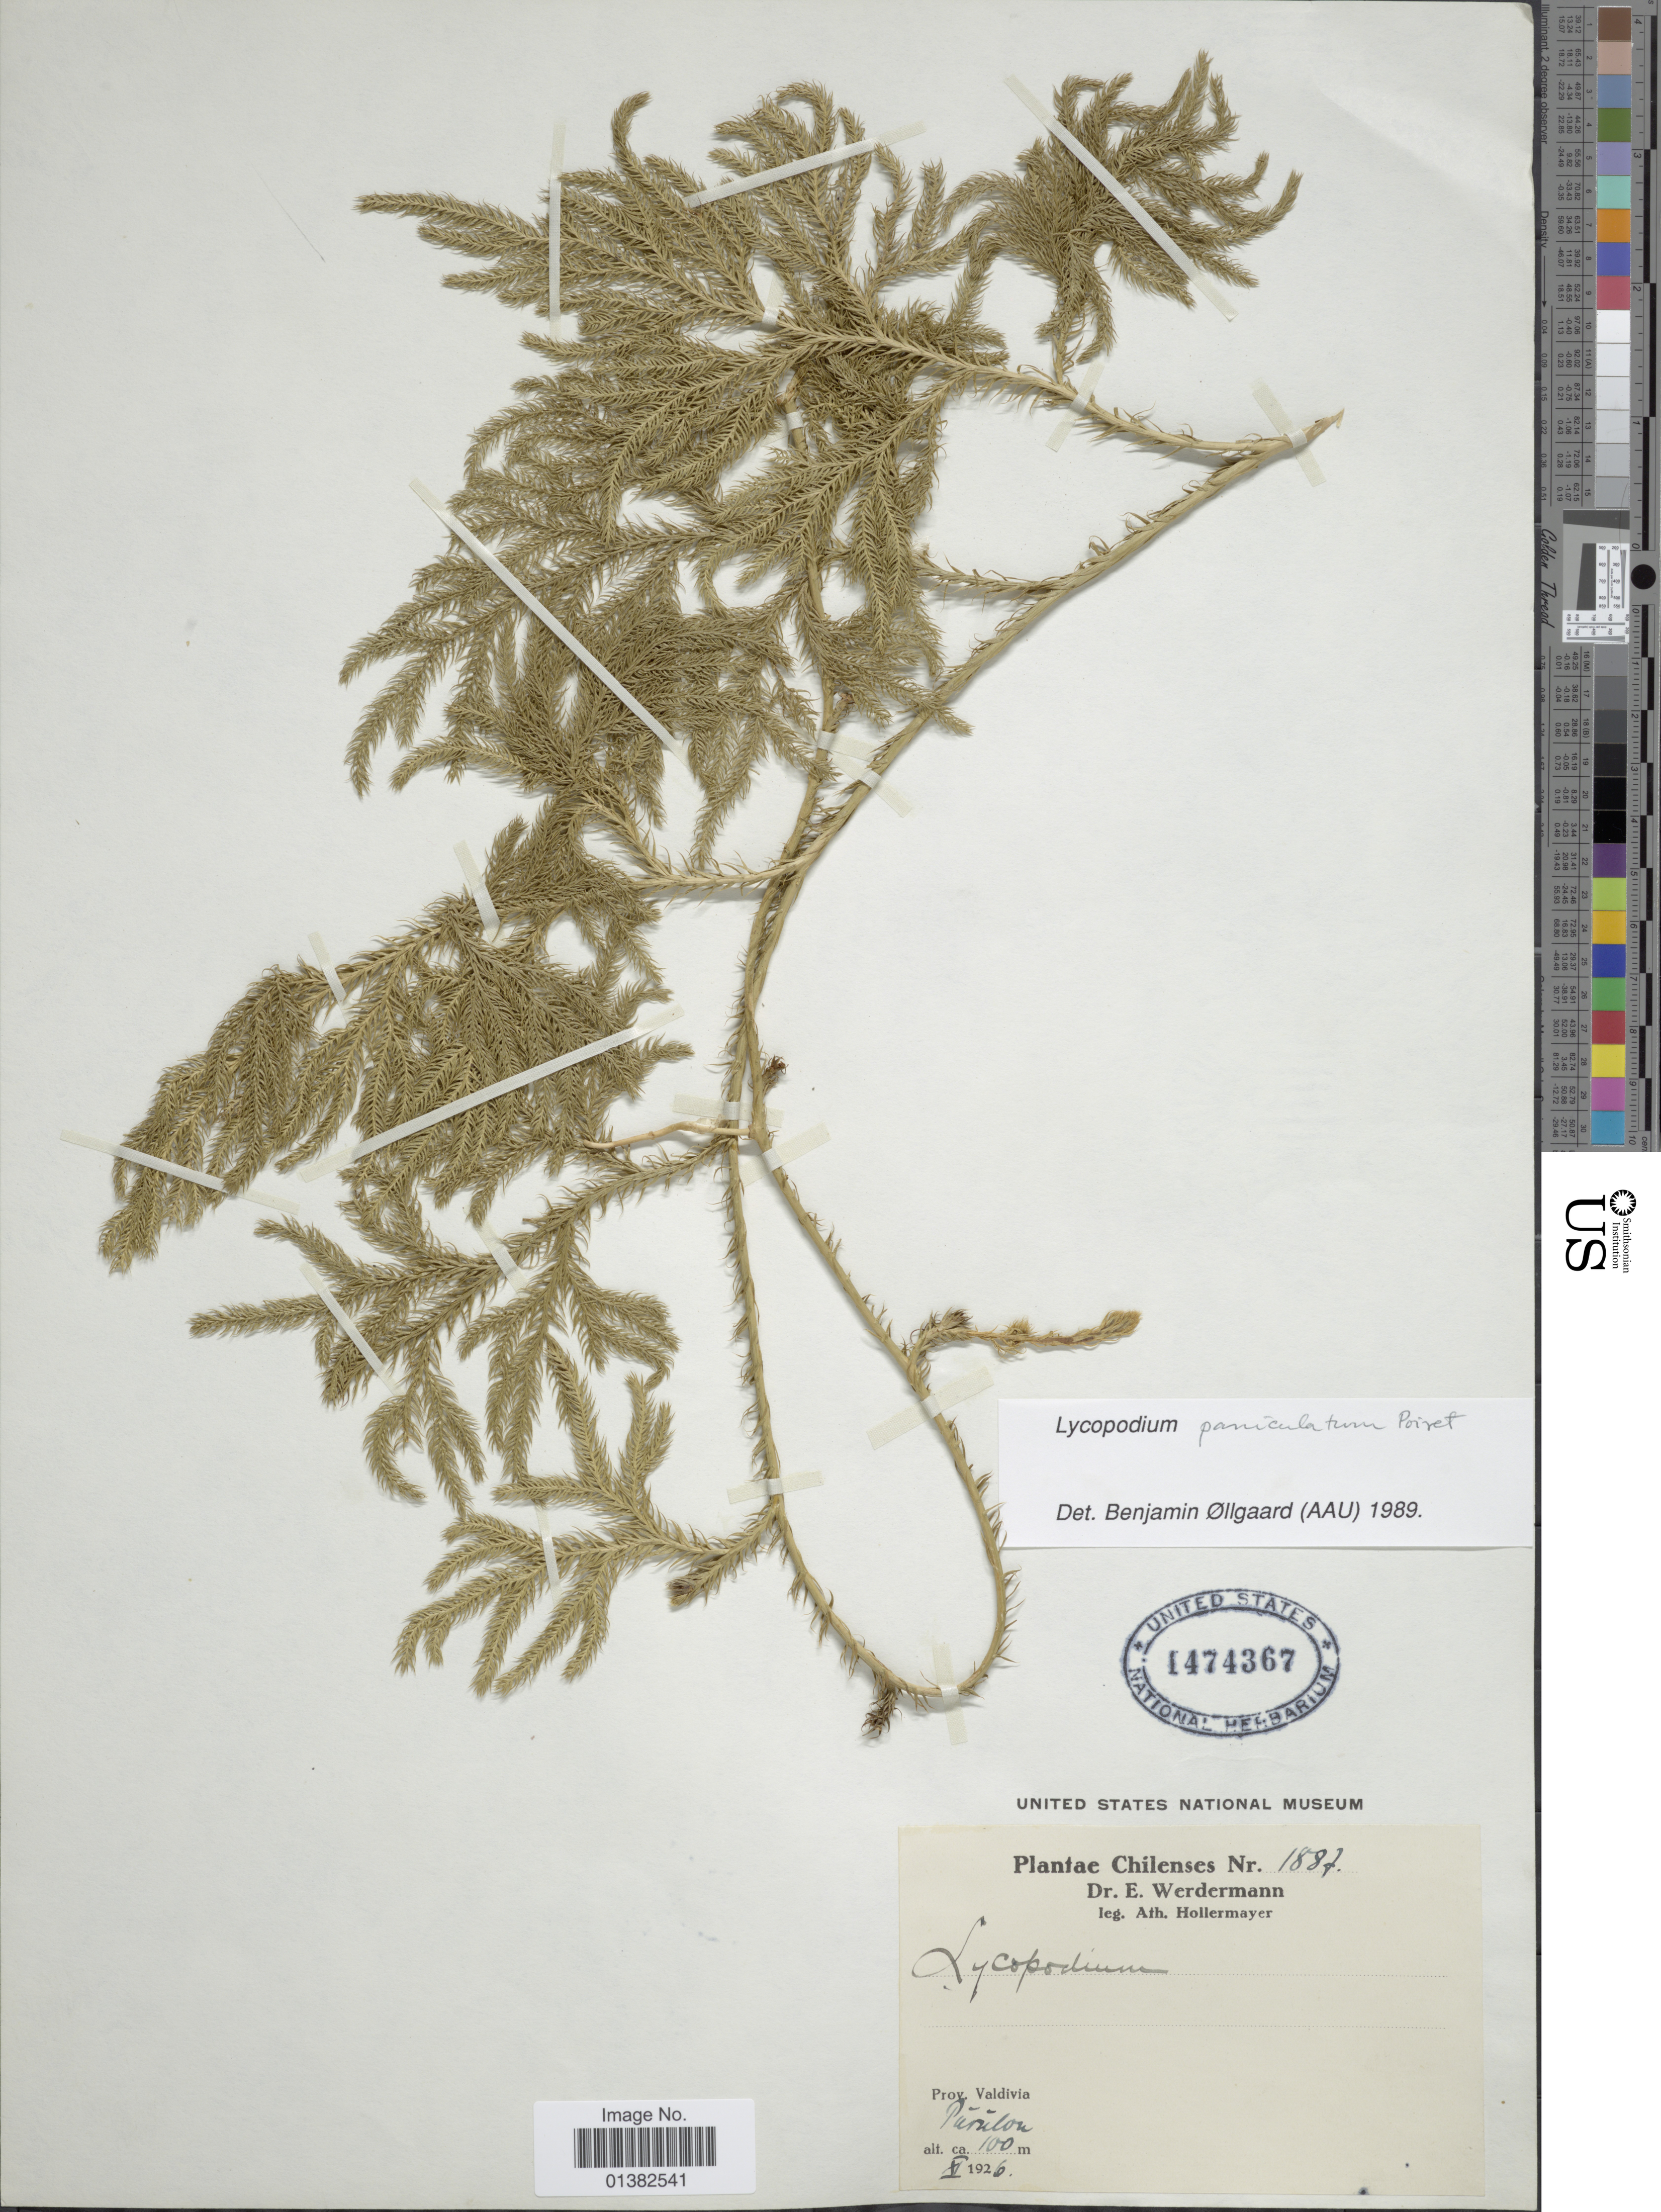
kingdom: Plantae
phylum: Tracheophyta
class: Lycopodiopsida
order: Lycopodiales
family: Lycopodiaceae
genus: Austrolycopodium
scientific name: Austrolycopodium paniculatum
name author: (Poir.) Holub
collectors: E. Werdermann & A. Hollermayer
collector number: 1887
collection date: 1926-05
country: Bolivia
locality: Prov. Valdivia. Púnílou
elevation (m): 100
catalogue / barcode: US 1474367